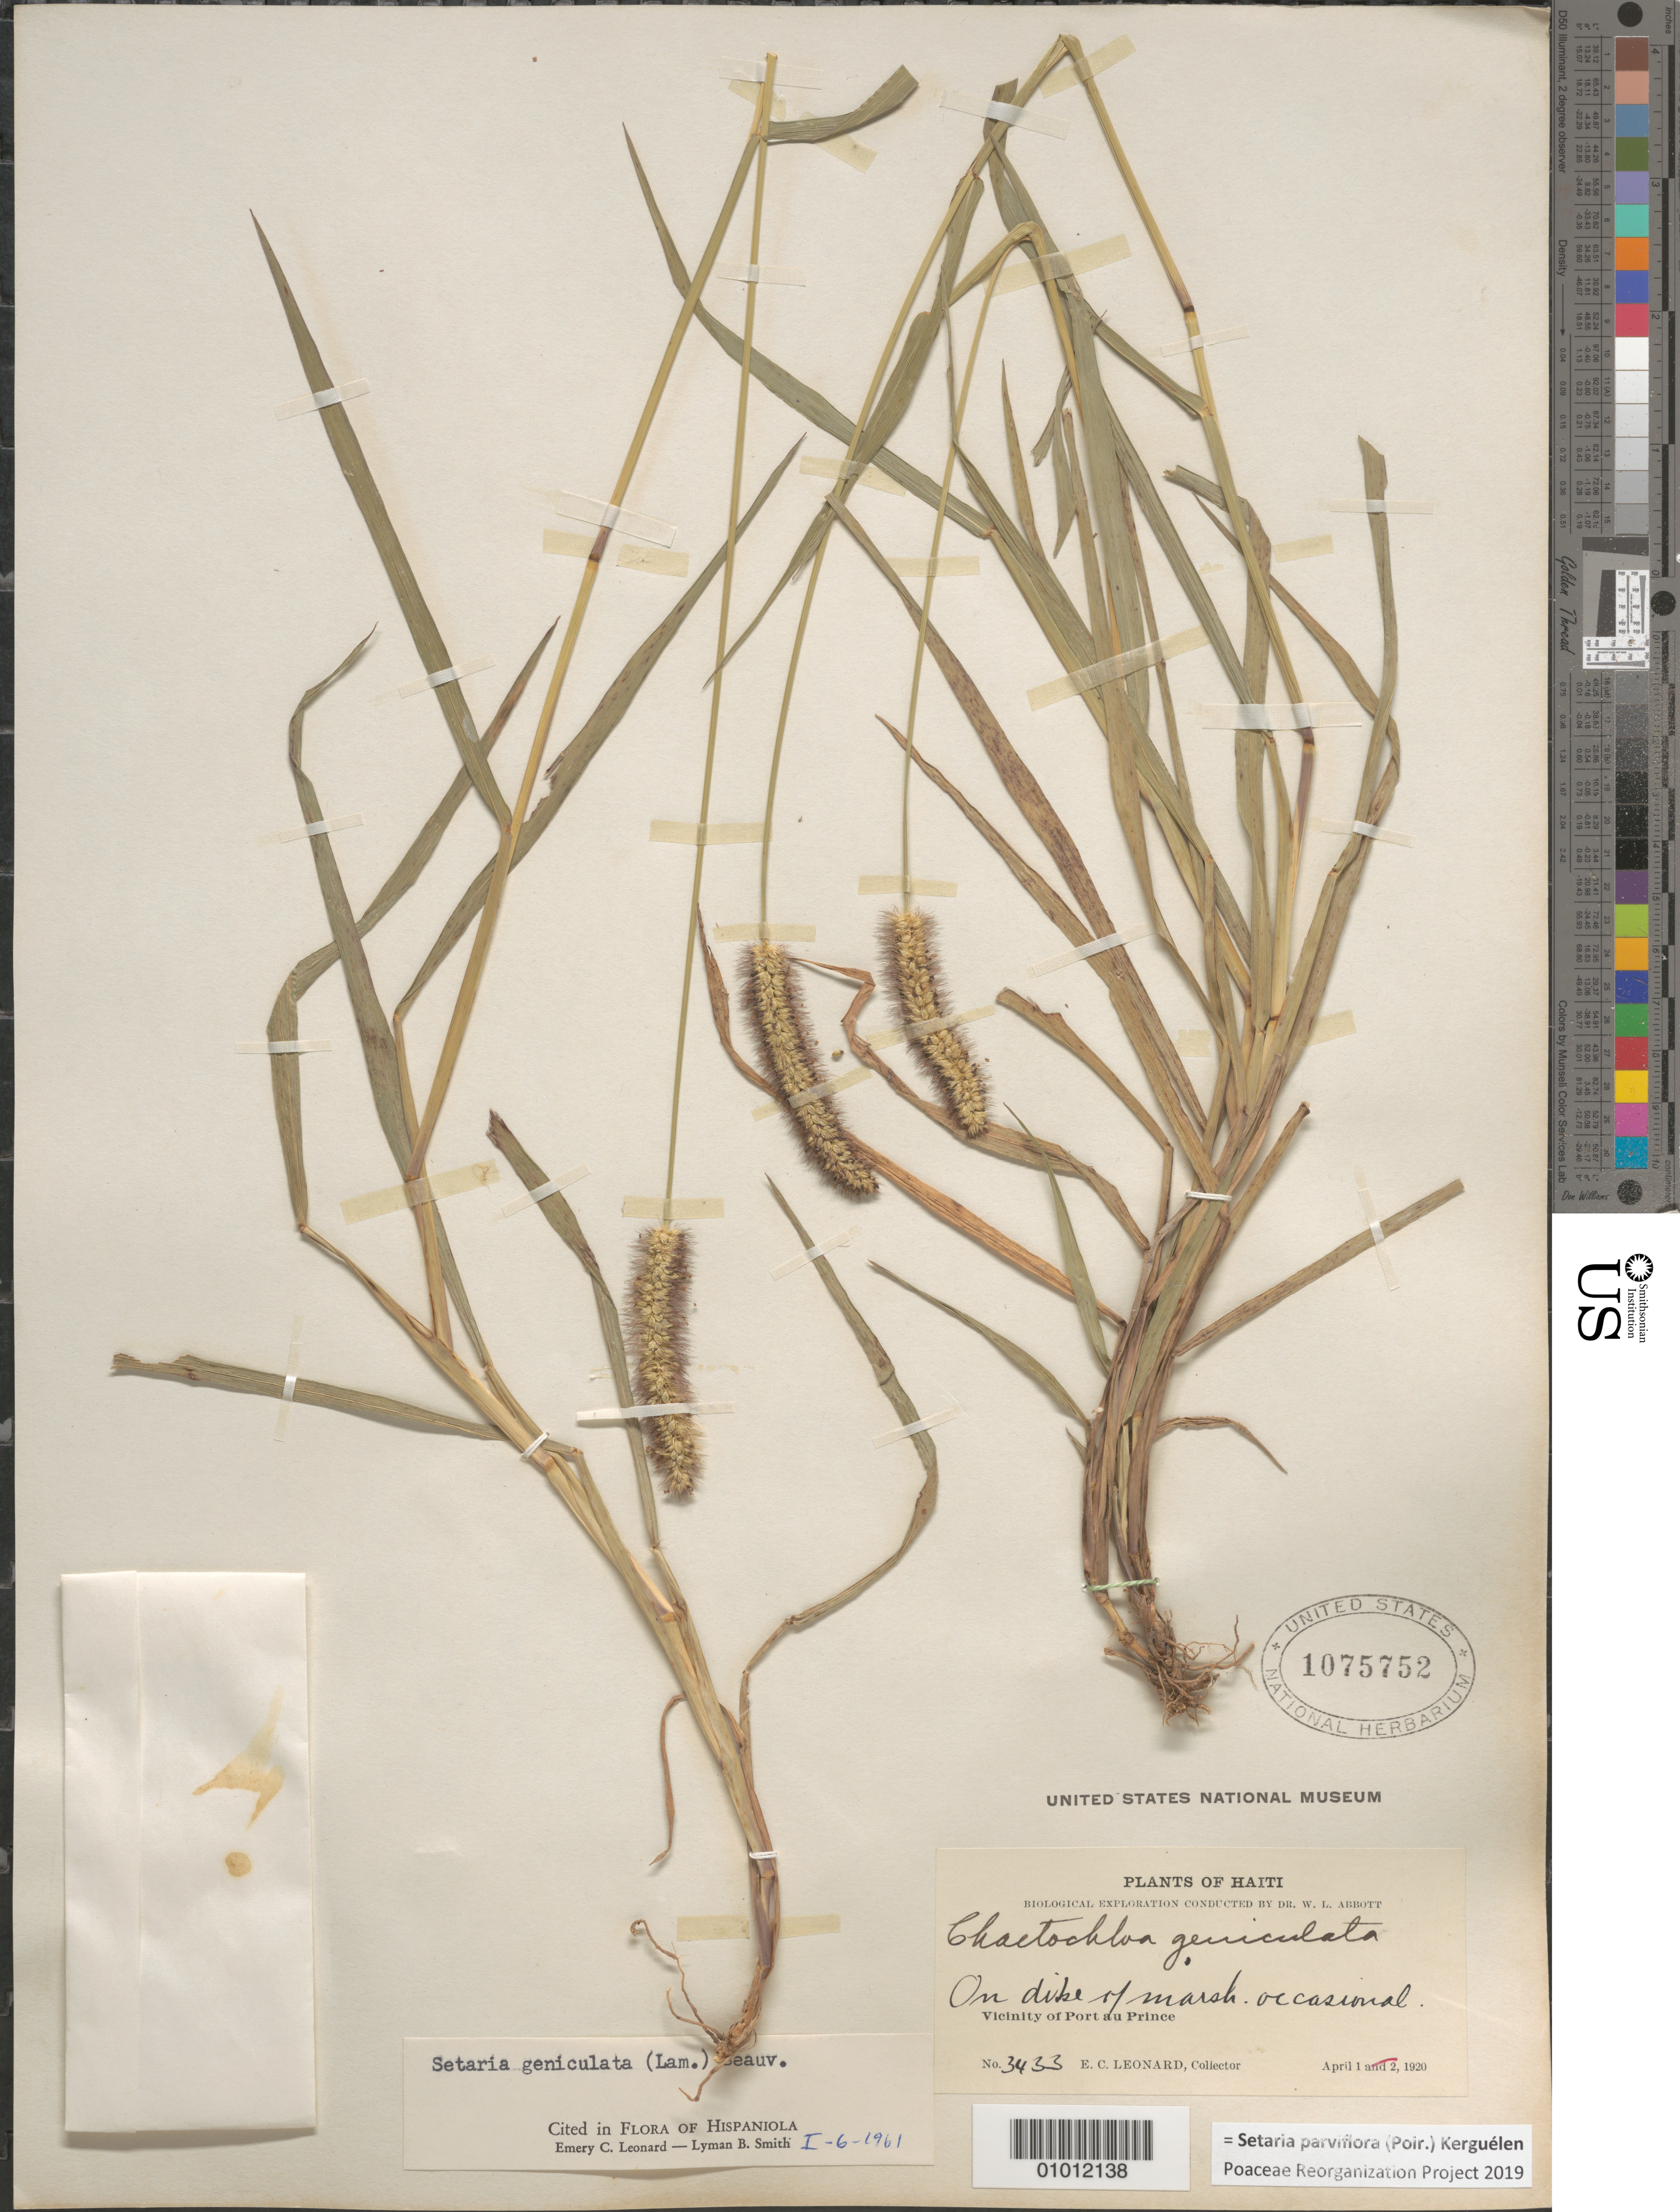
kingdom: Plantae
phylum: Tracheophyta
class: Liliopsida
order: Poales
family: Poaceae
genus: Setaria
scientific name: Setaria parviflora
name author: (Poir.) Kerguélen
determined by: Poaceae Reorganization Project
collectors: E. C. Leonard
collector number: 3433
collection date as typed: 01 Apr 1920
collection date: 1920-04-01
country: Haiti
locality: Vicinity of Port au Prince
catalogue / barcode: US 1075752